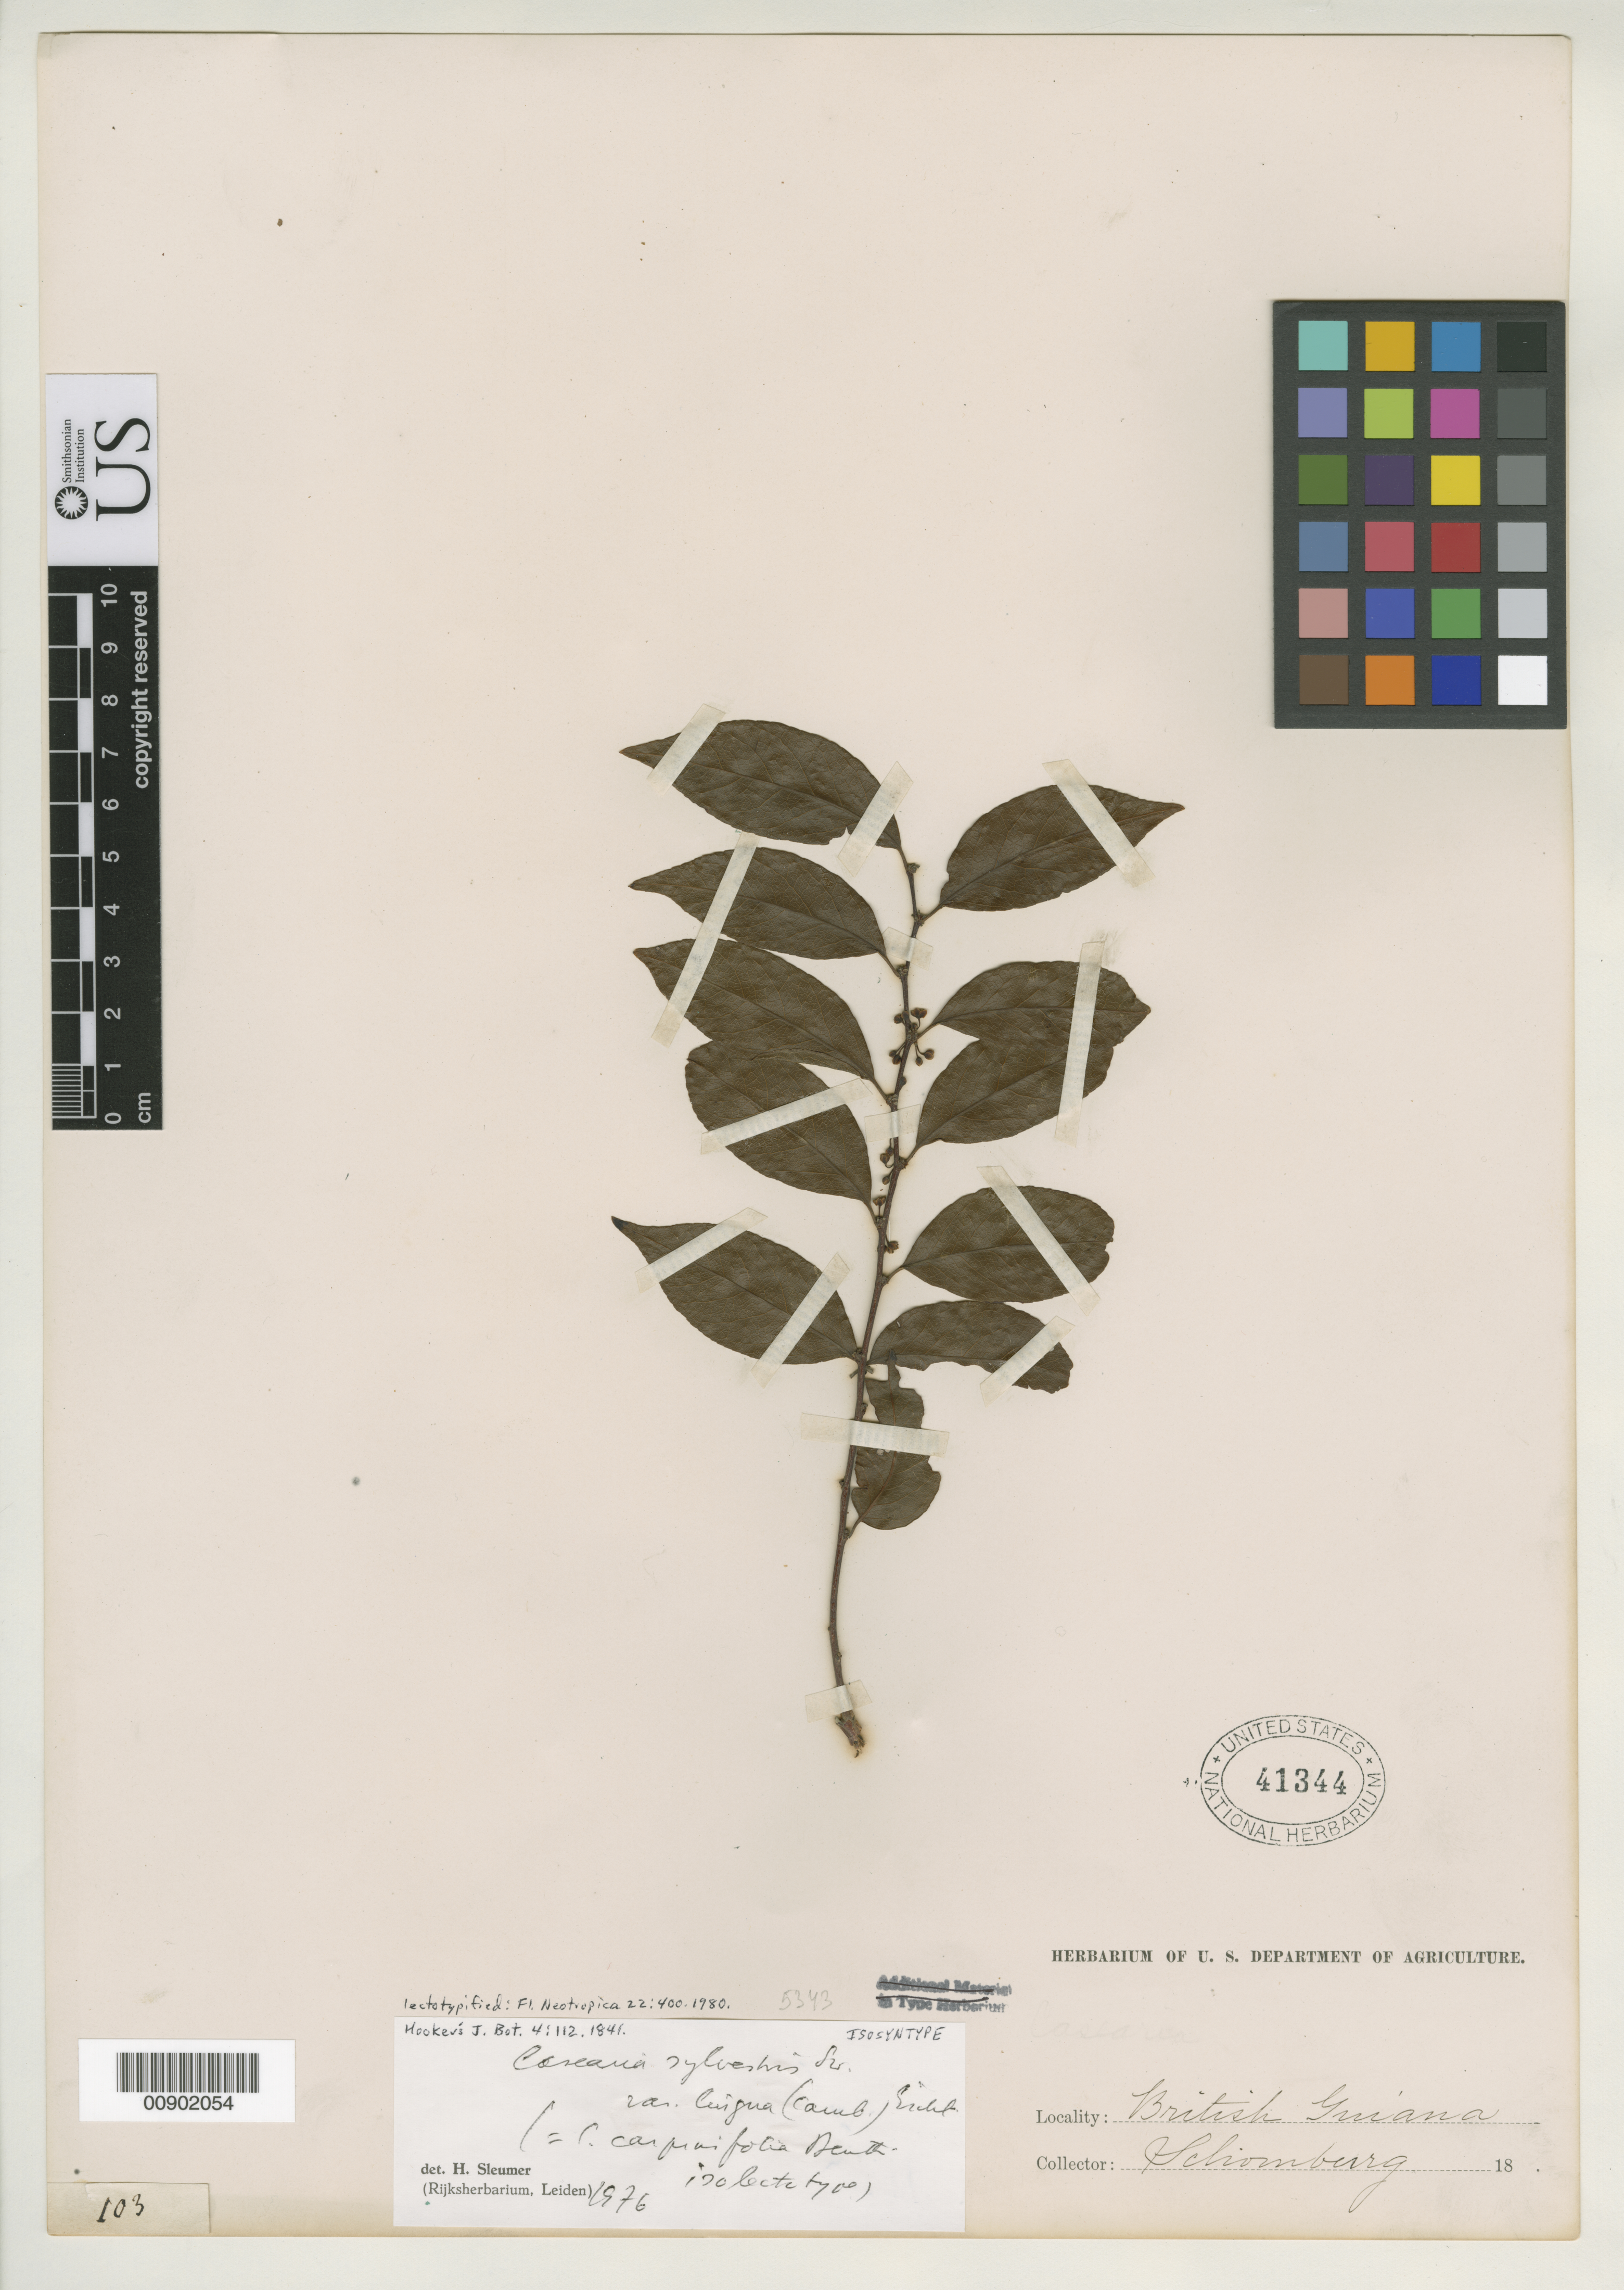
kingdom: Plantae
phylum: Tracheophyta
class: Magnoliopsida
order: Malpighiales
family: Salicaceae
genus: Casearia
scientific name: Casearia carpinifolia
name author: Benth.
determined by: Sleumer, H. O.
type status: Isolectotype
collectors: M. R. Schomburgk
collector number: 103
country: Guyana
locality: British Guiana.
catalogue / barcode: US 41344